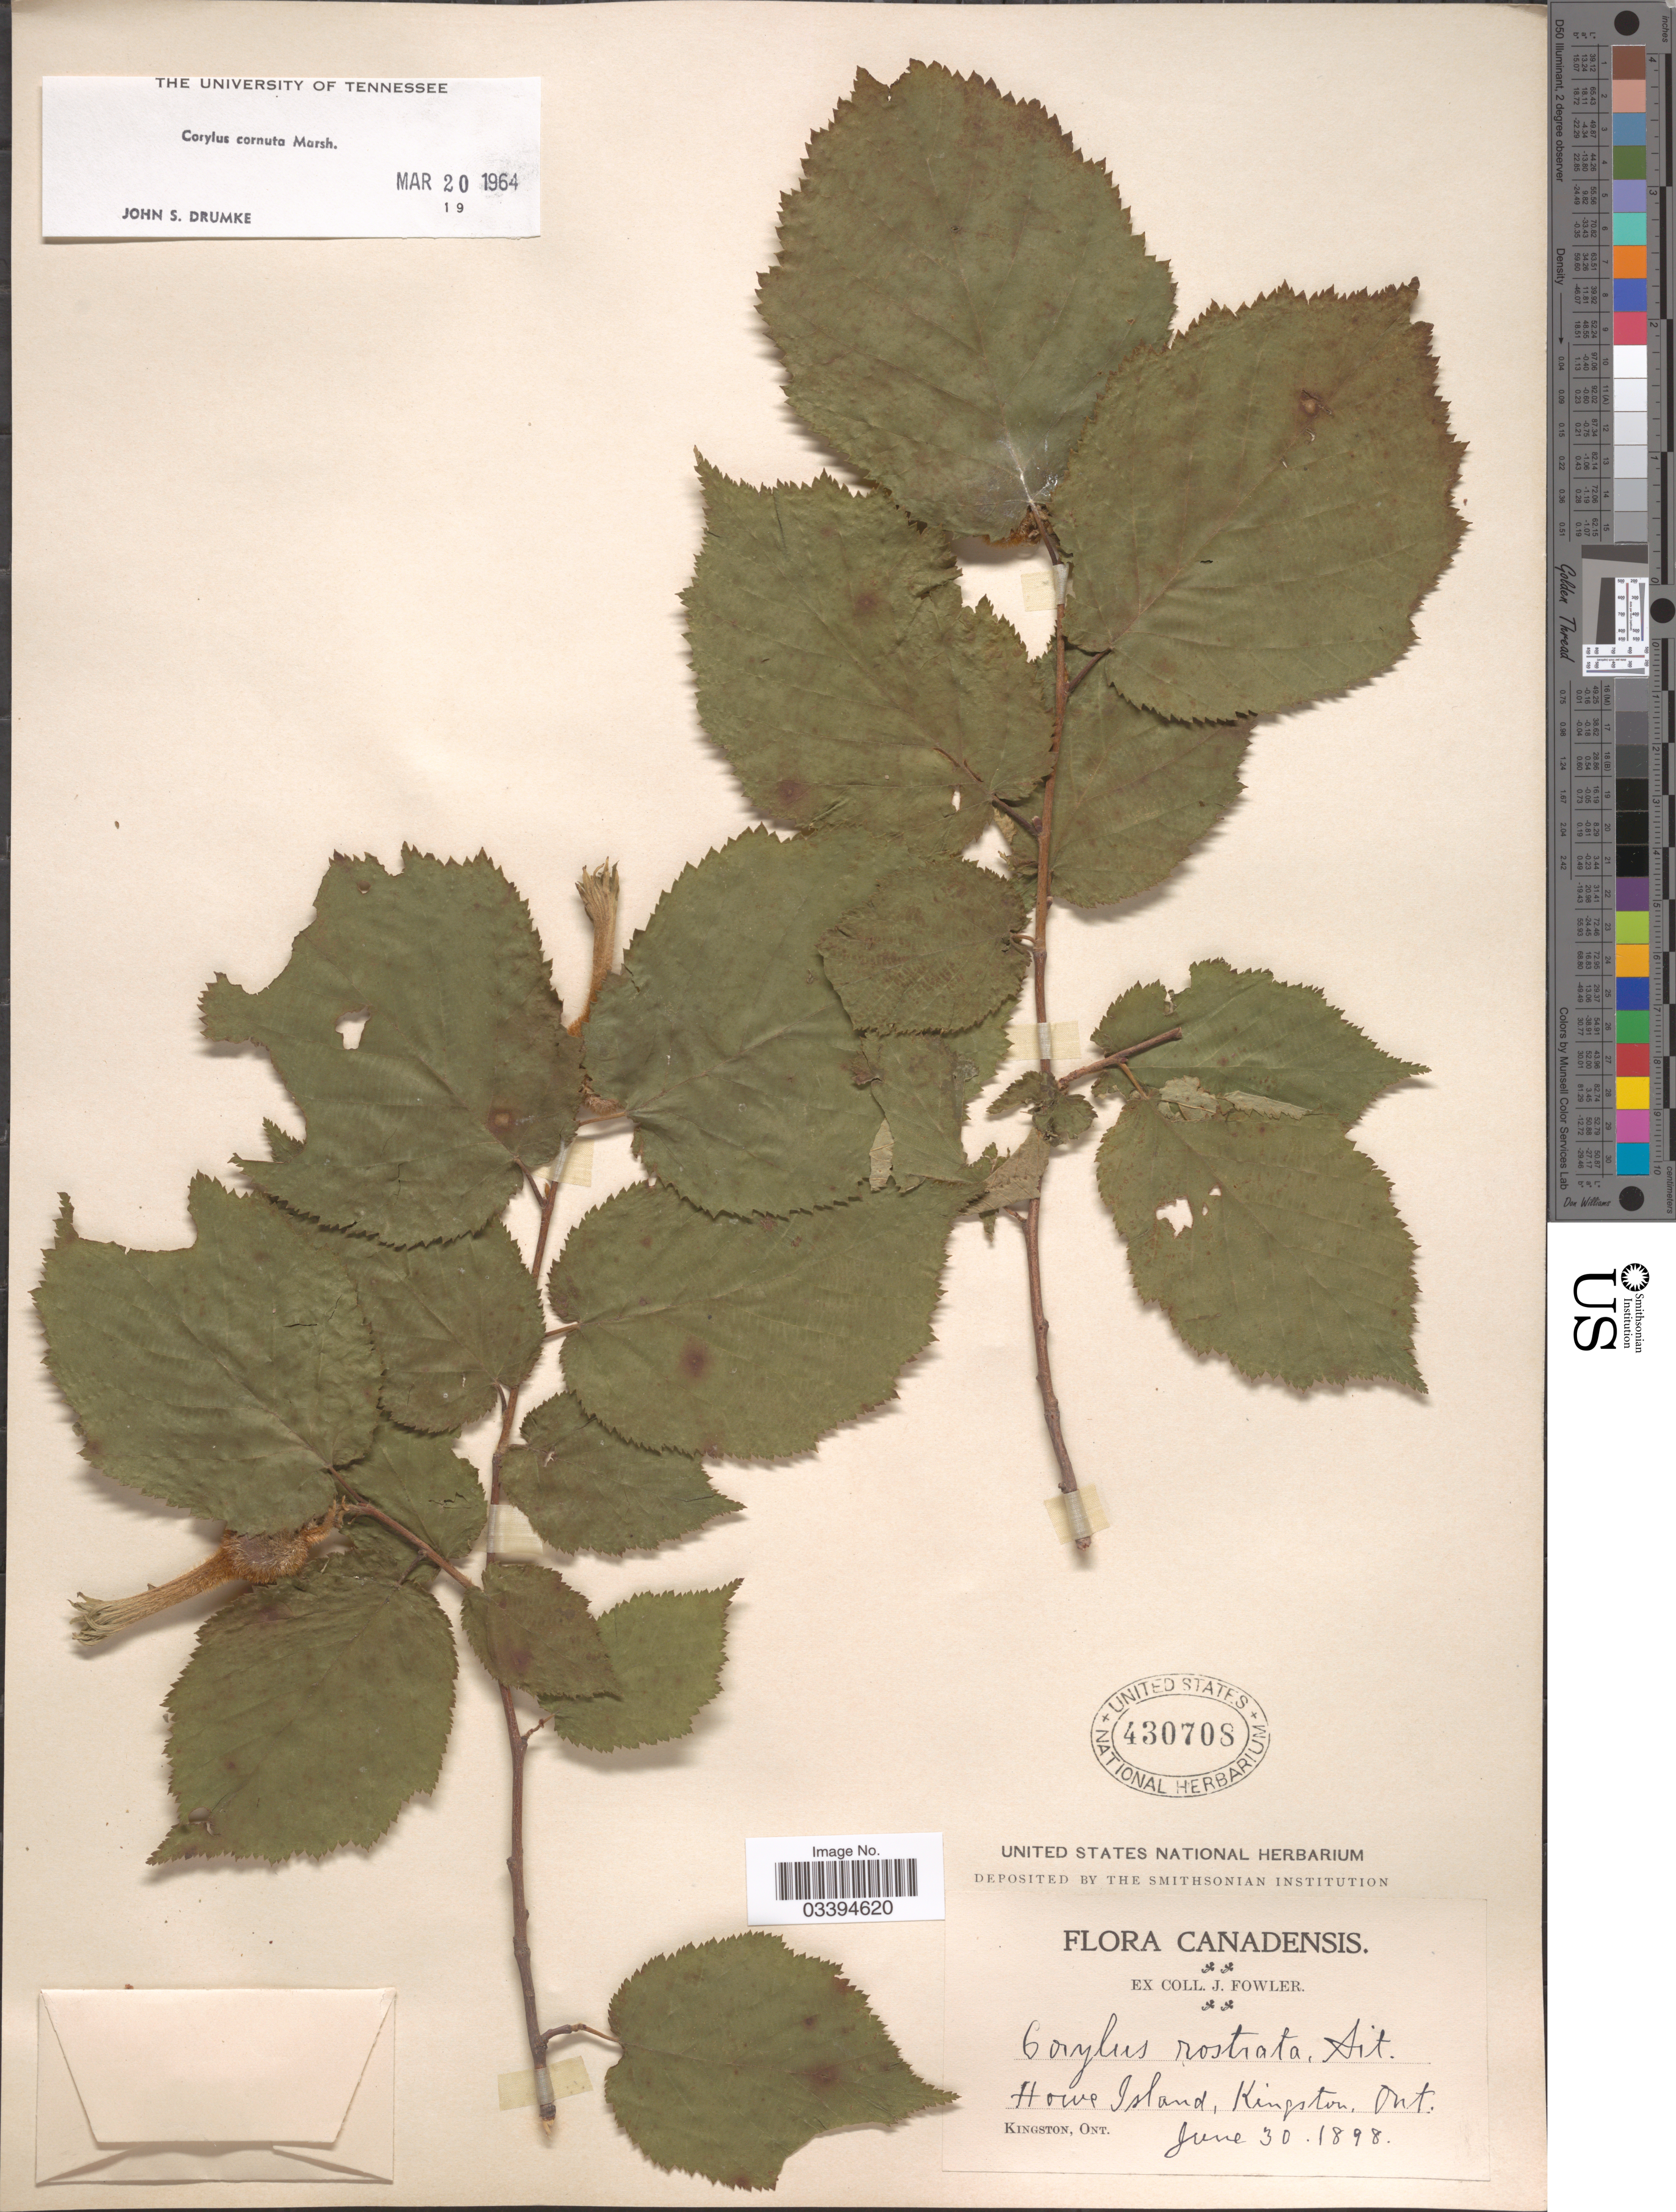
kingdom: Plantae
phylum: Tracheophyta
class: Magnoliopsida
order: Fagales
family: Betulaceae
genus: Corylus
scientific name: Corylus cornuta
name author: Marshall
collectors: J. Fowler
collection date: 1898-06-30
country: Canada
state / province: Ontario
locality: Howe Island, Kingston.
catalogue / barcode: US 430708